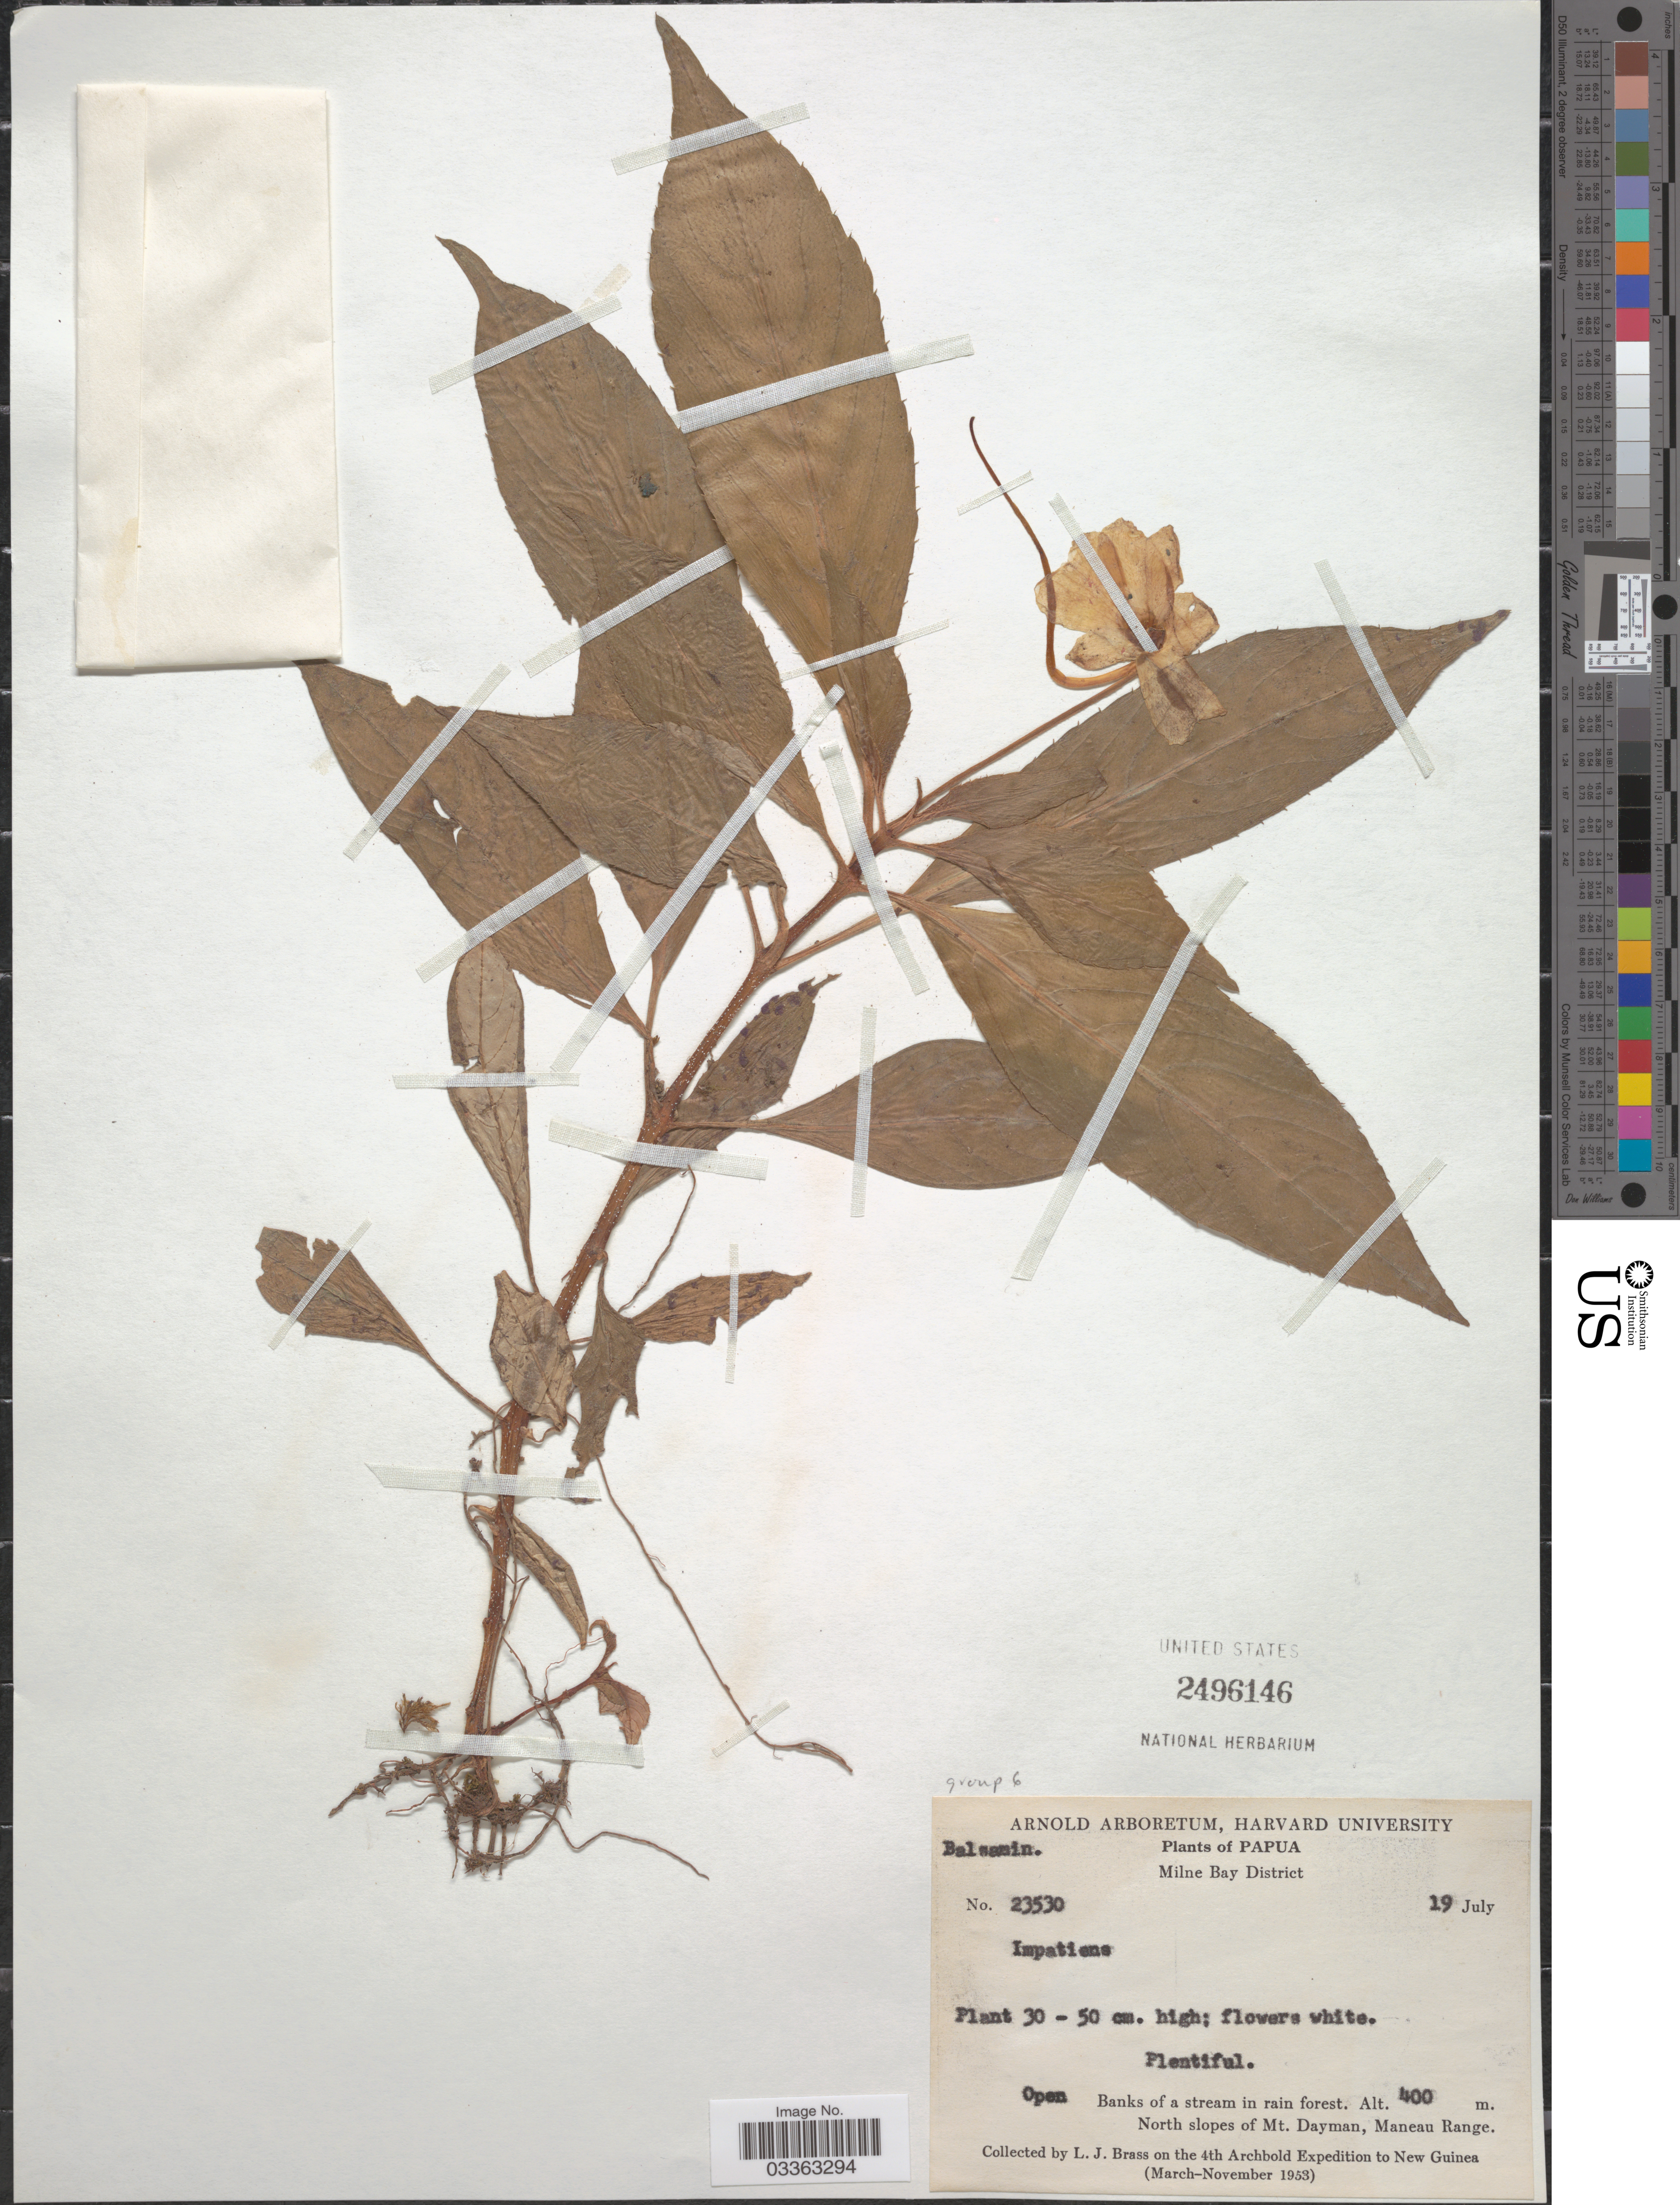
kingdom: Plantae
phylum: Tracheophyta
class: Magnoliopsida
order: Ericales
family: Balsaminaceae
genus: Impatiens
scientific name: Impatiens sp.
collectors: L. J. Brass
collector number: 23530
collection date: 1953-07-19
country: Papua New Guinea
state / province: Milne Bay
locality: Papua. Milne Bay District. North slopes of Mt. Dayman, Maneau Range. New Guinea.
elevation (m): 400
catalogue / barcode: US 2496146